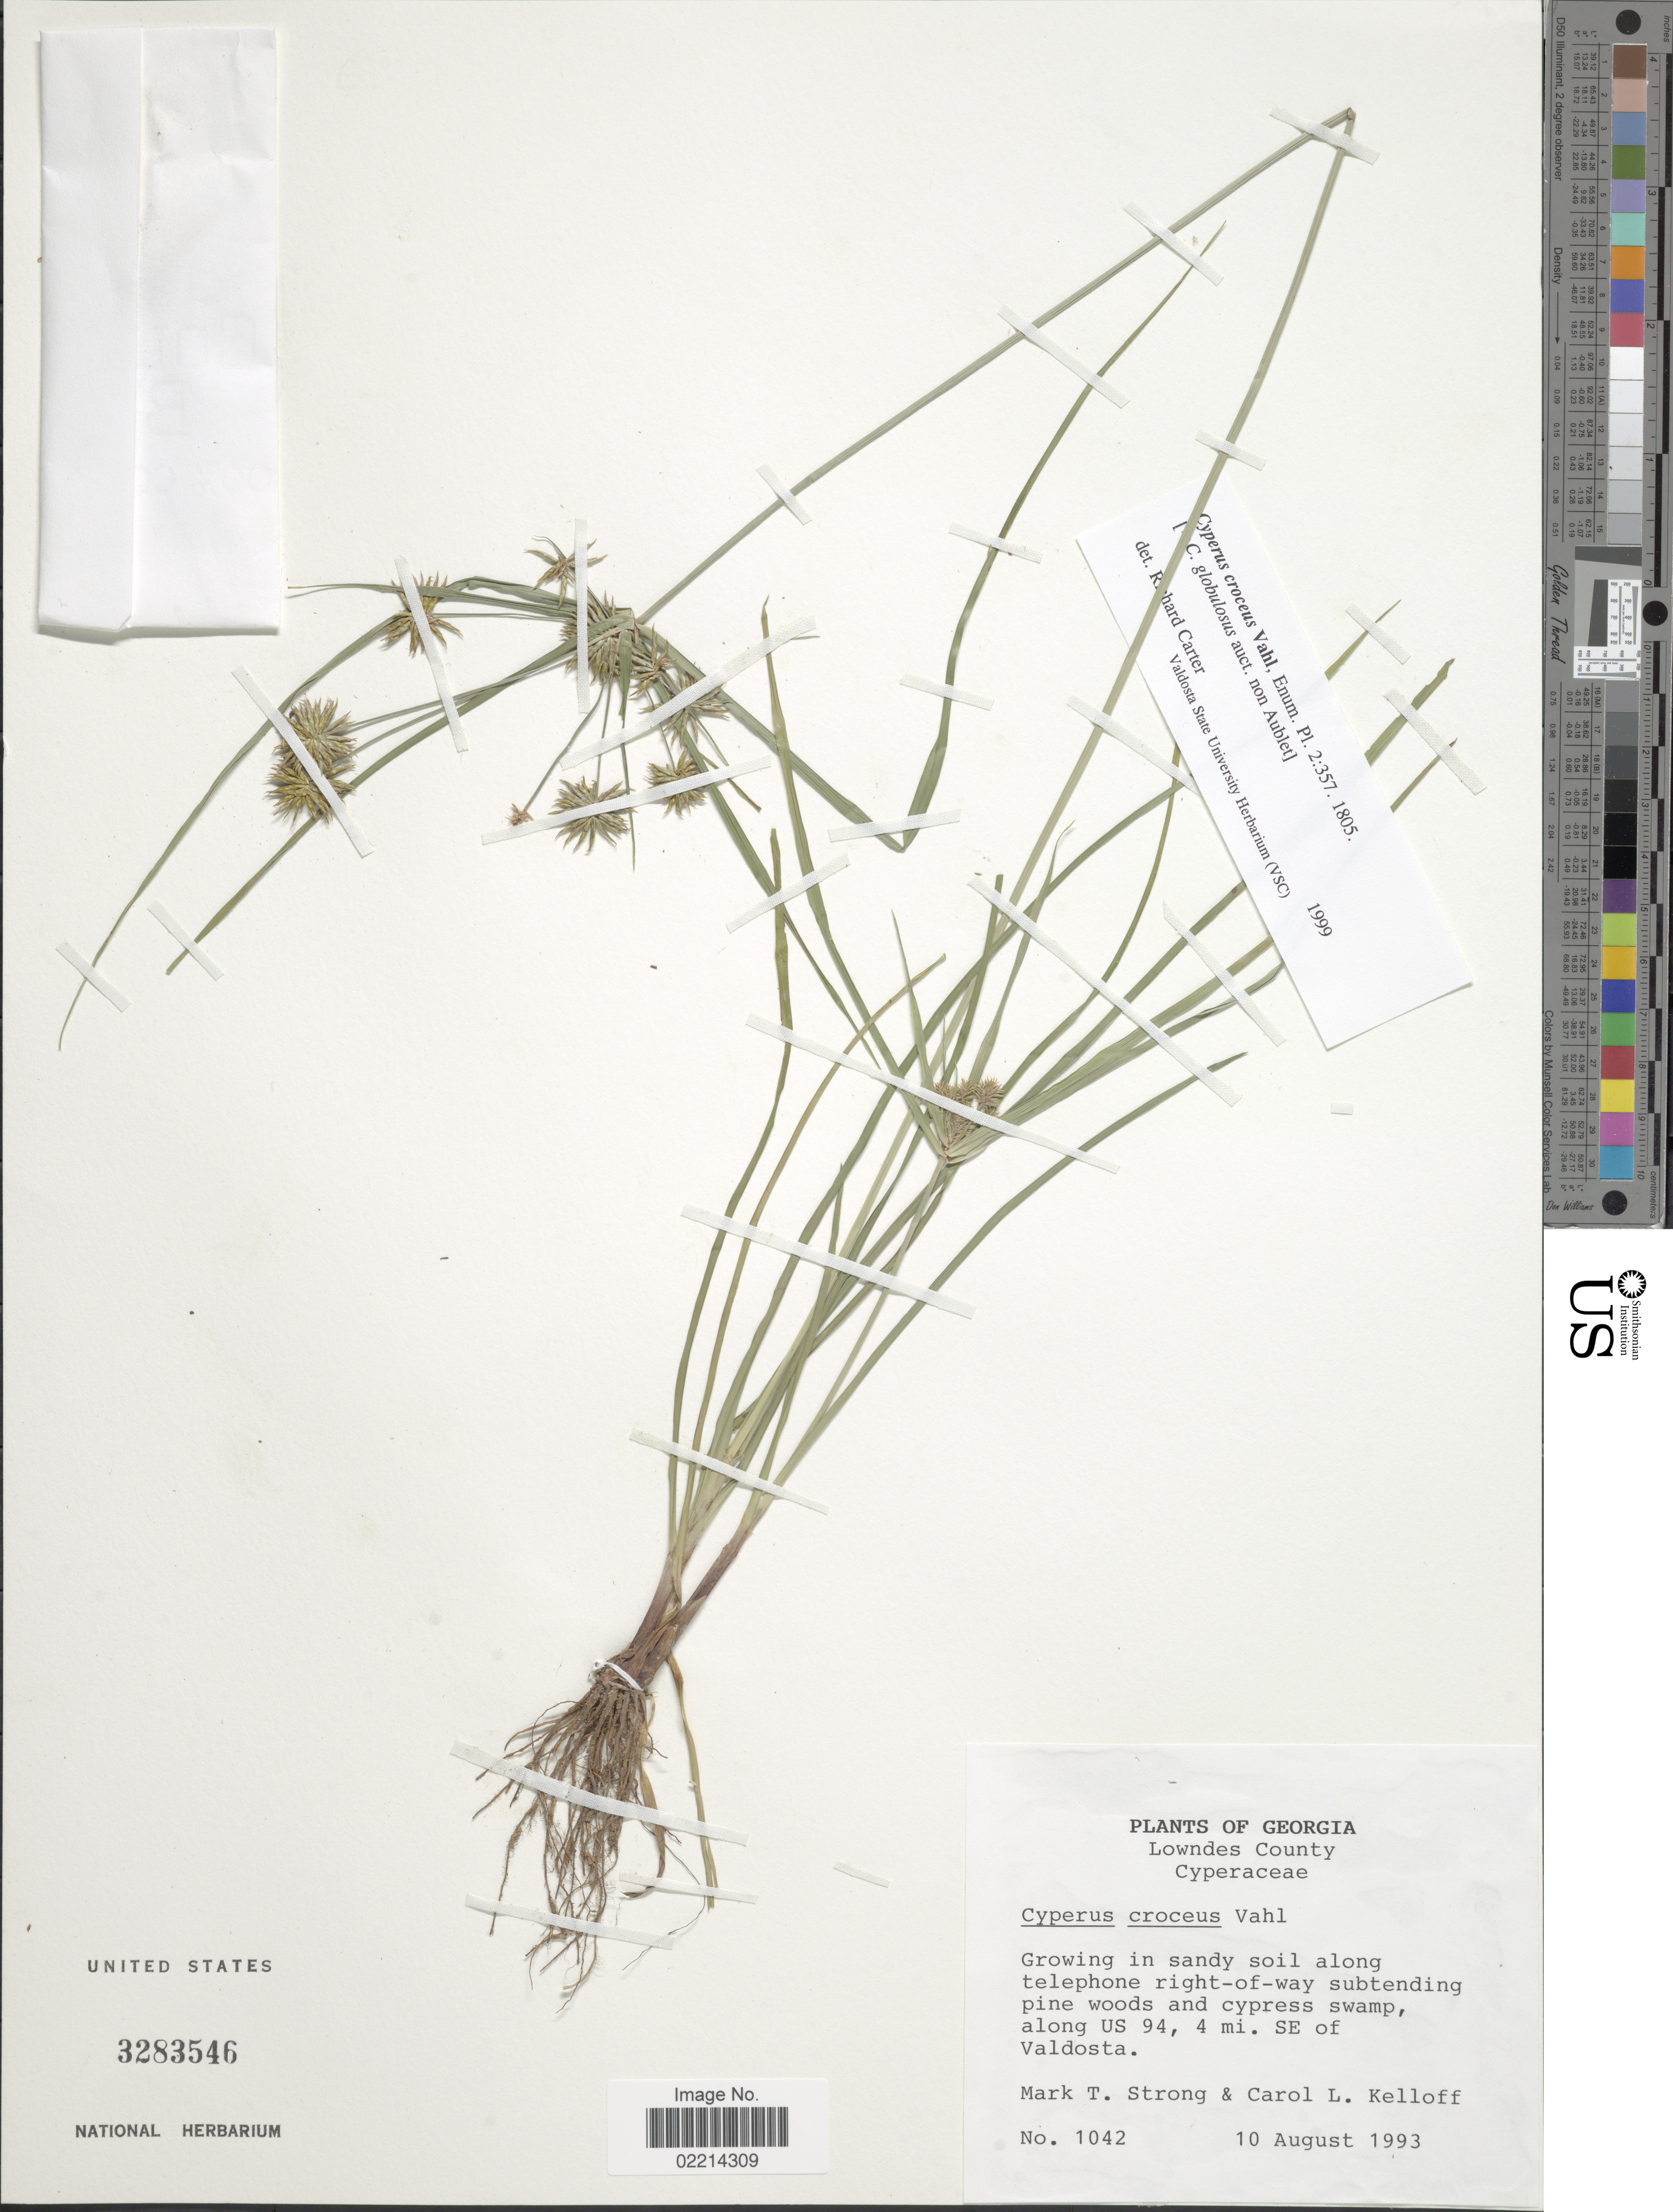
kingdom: Plantae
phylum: Tracheophyta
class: Liliopsida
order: Poales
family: Cyperaceae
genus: Cyperus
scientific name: Cyperus croceus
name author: Vahl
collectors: M. T. Strong & C. L. Kelloff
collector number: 1042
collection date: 1993-08-10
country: United States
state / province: Georgia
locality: Lowndes County, Growing in sandy soil along telephone right-of-way subtending pine woods and cypress swamp, along US 94, 4 mi SE of Valdosta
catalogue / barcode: US 3283546